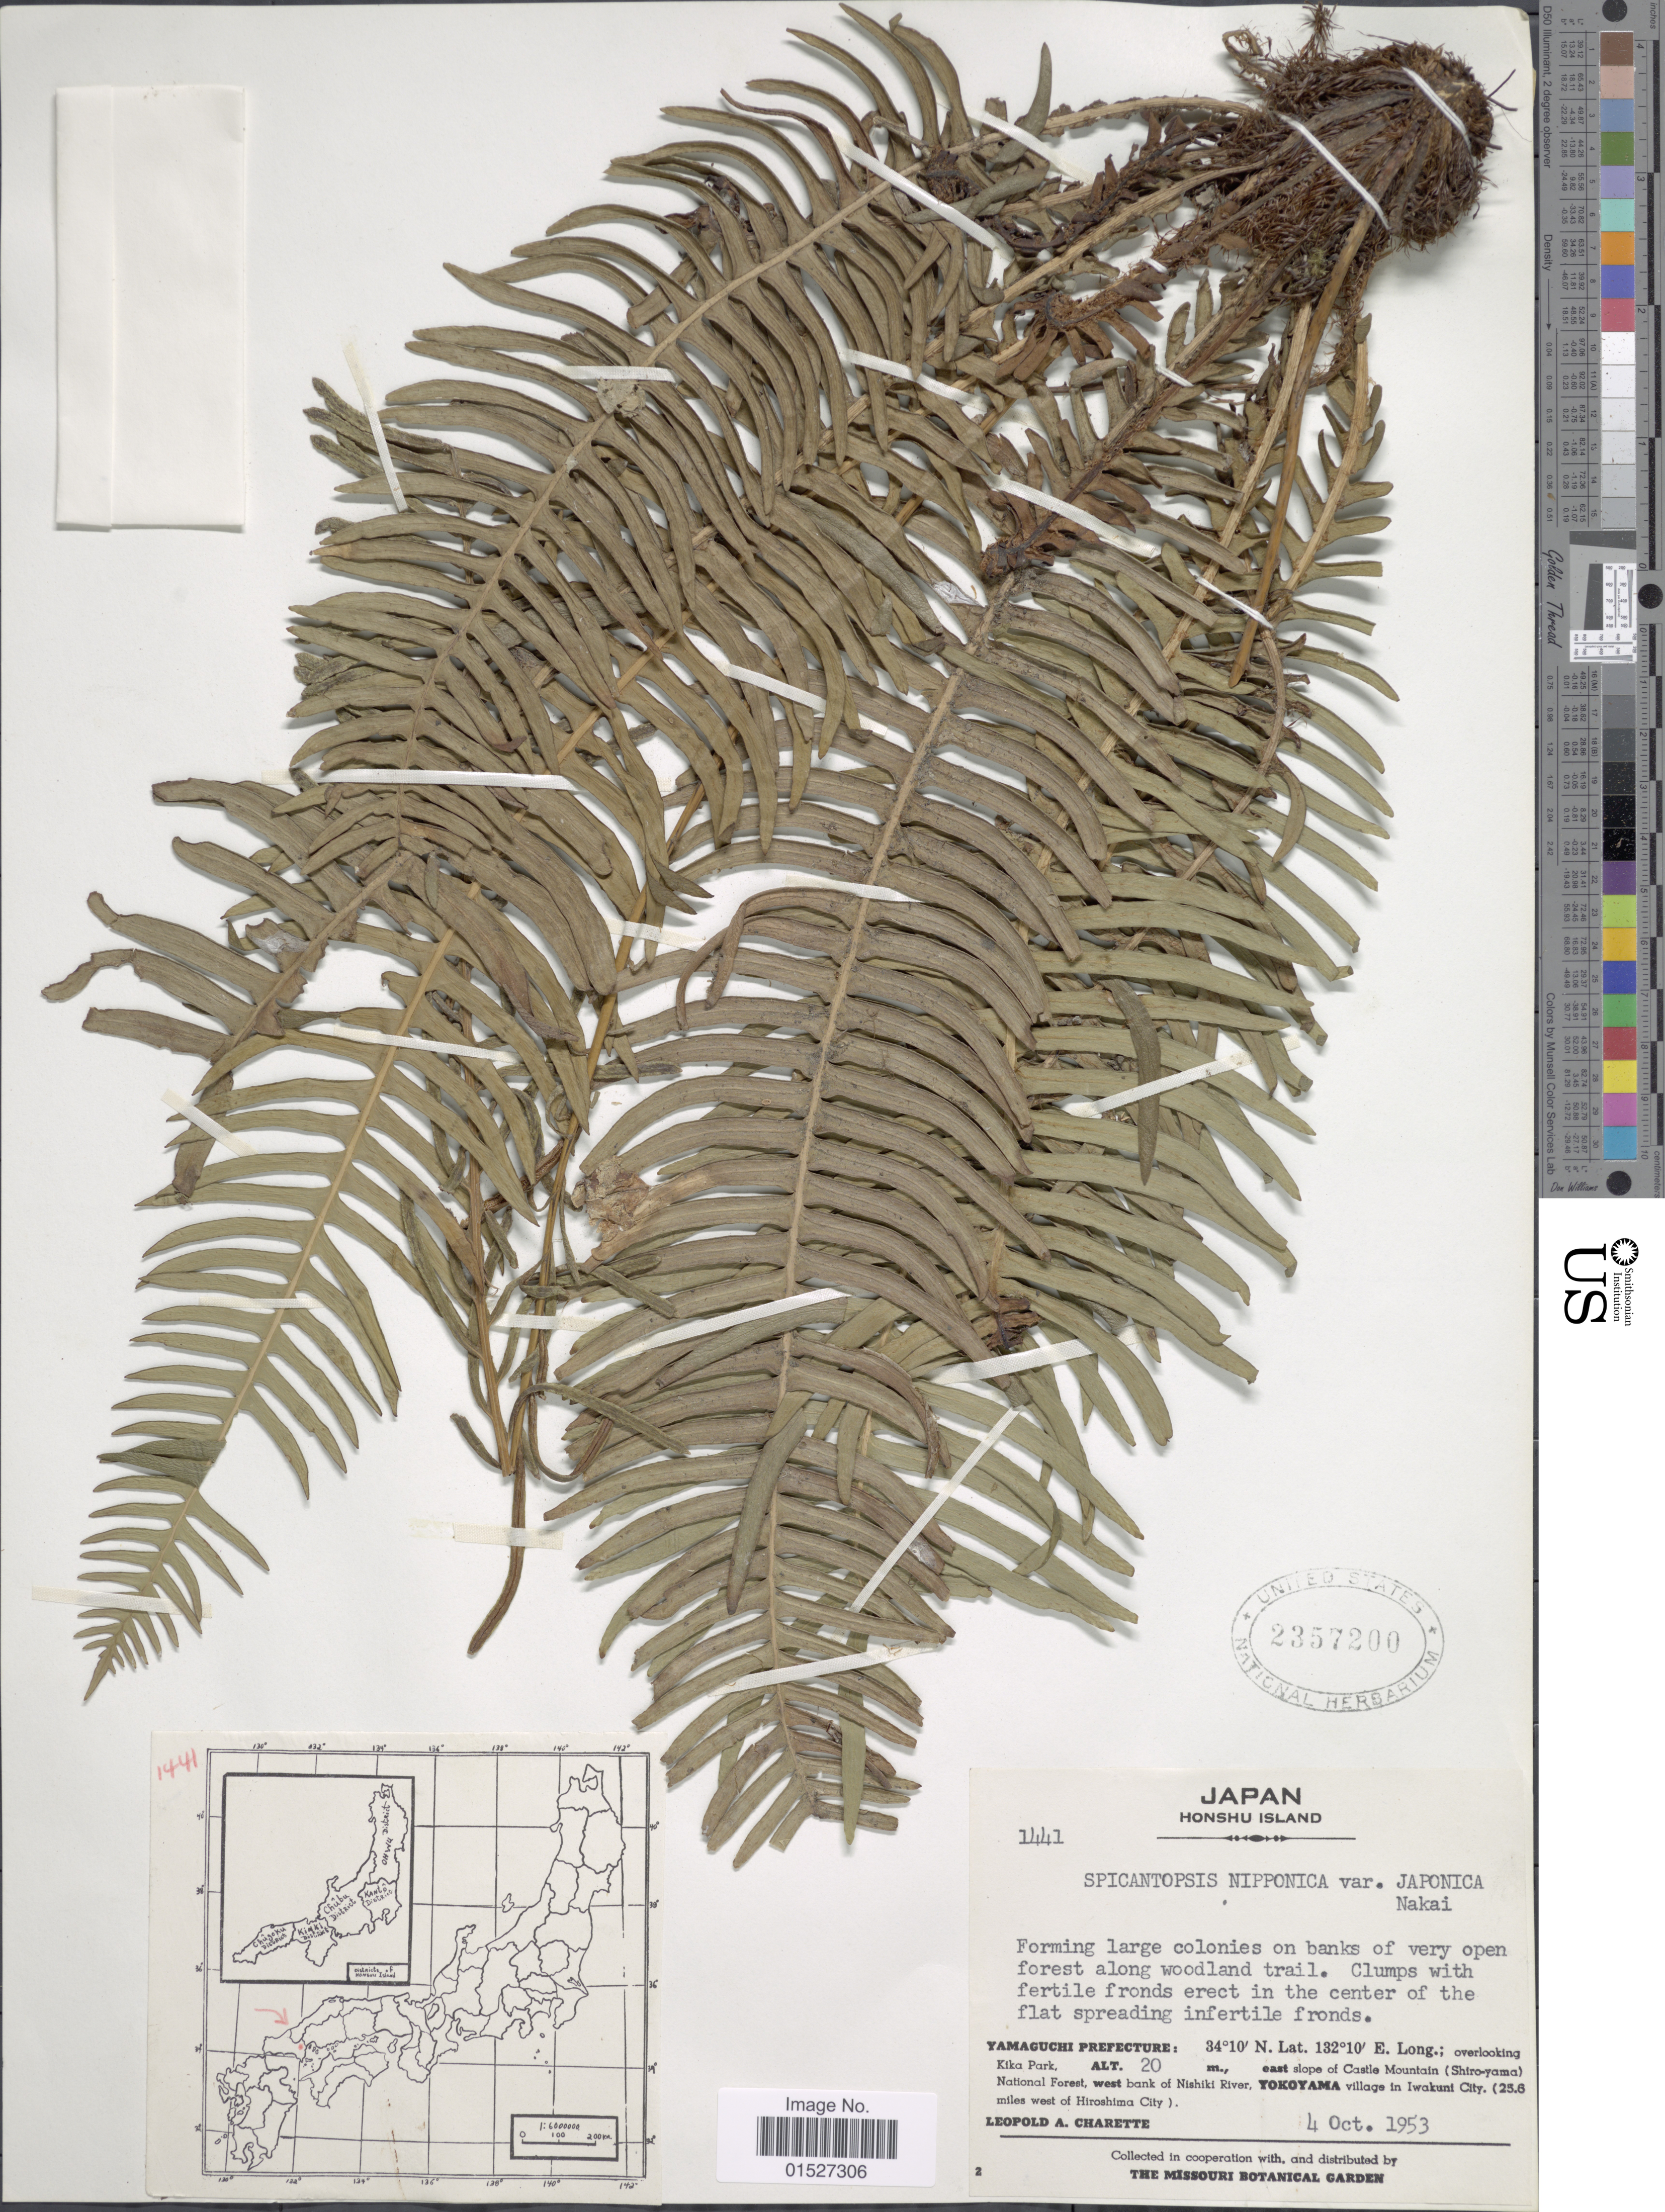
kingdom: Plantae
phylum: Tracheophyta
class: Polypodiopsida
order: Polypodiales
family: Blechnaceae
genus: Blechnum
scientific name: Blechnum nipponicum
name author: (Kunze) Makino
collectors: L. A. Charette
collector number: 1441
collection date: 1953-10-04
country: Japan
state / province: Yamaguti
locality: Yamaguchi Prefecture: Kika Park. East slope of Castle Mountain (Shiro-yama) National Forest, west bank of Nishiki River, Yokoyama village in Iwakuni City, miles west of Hiroshima City).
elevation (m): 20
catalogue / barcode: US 2357200